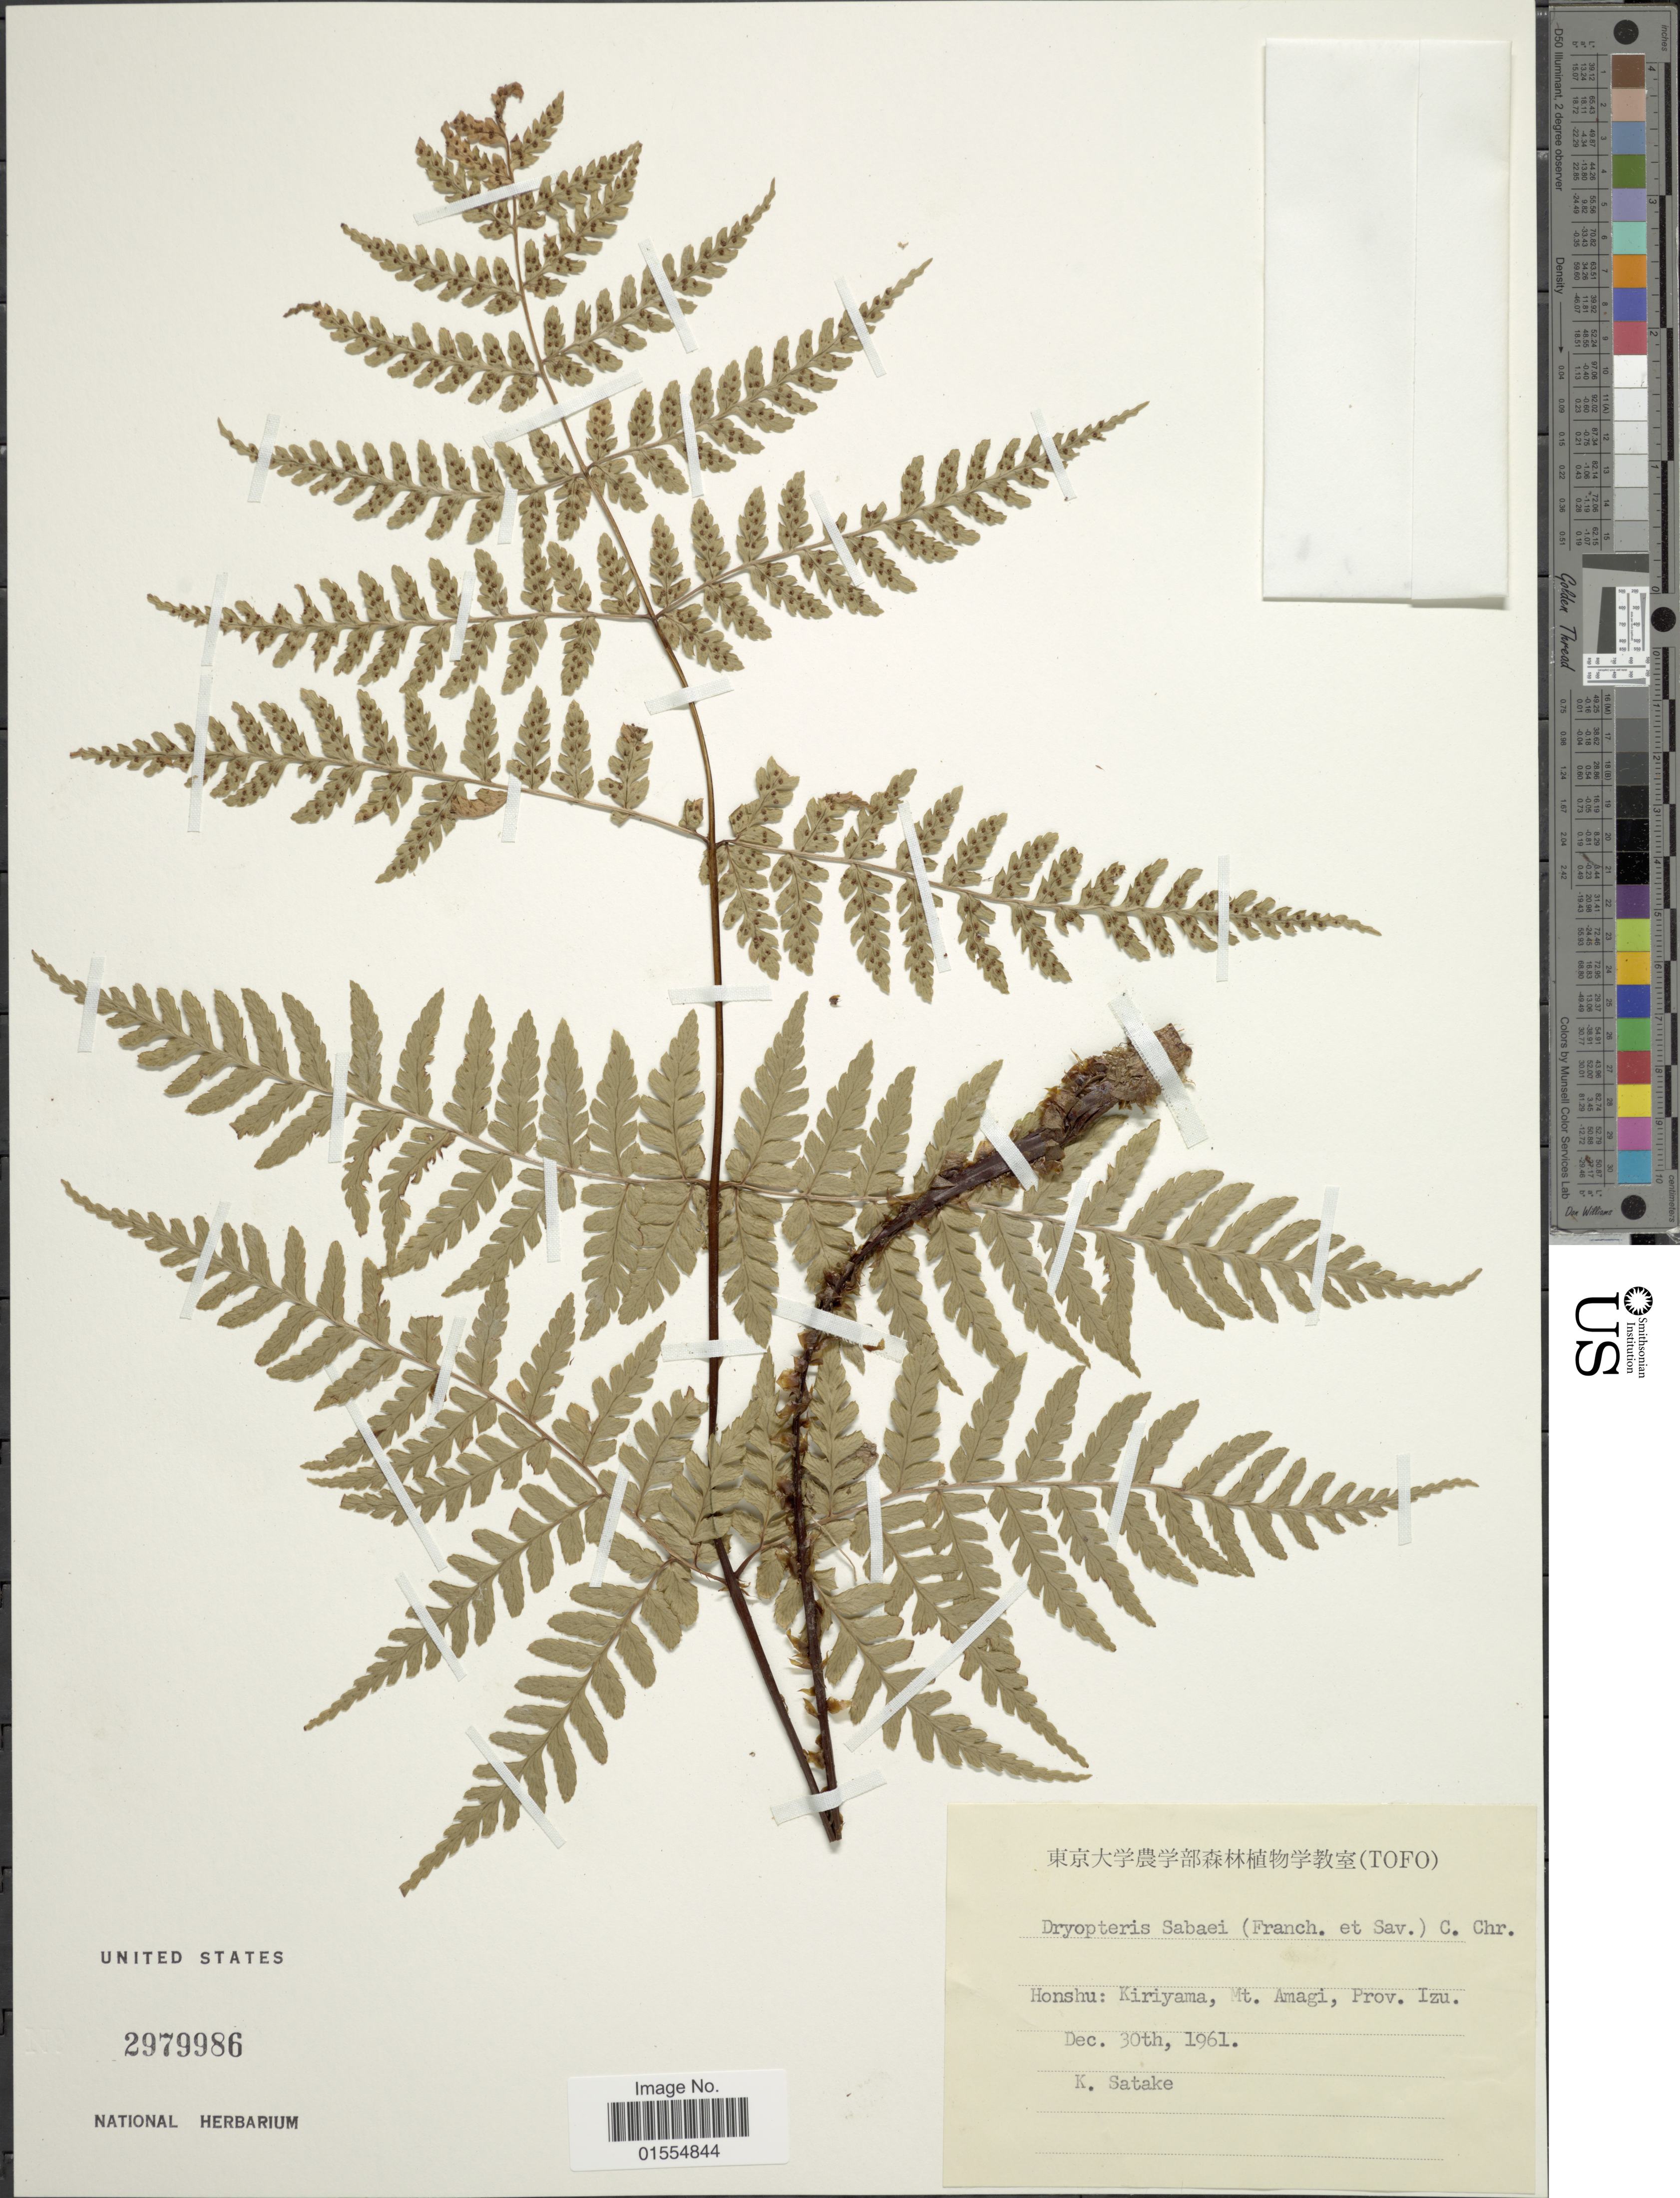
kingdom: Plantae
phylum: Tracheophyta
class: Polypodiopsida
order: Polypodiales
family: Dryopteridaceae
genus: Dryopteris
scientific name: Dryopteris sabaei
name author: (Franch. & Sav.) C. Chr.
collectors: K. Satake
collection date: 1961-12-30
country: Japan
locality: Honshu: Kiriyama, Mt. Amagi, Prov. Izu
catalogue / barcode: US 2979986